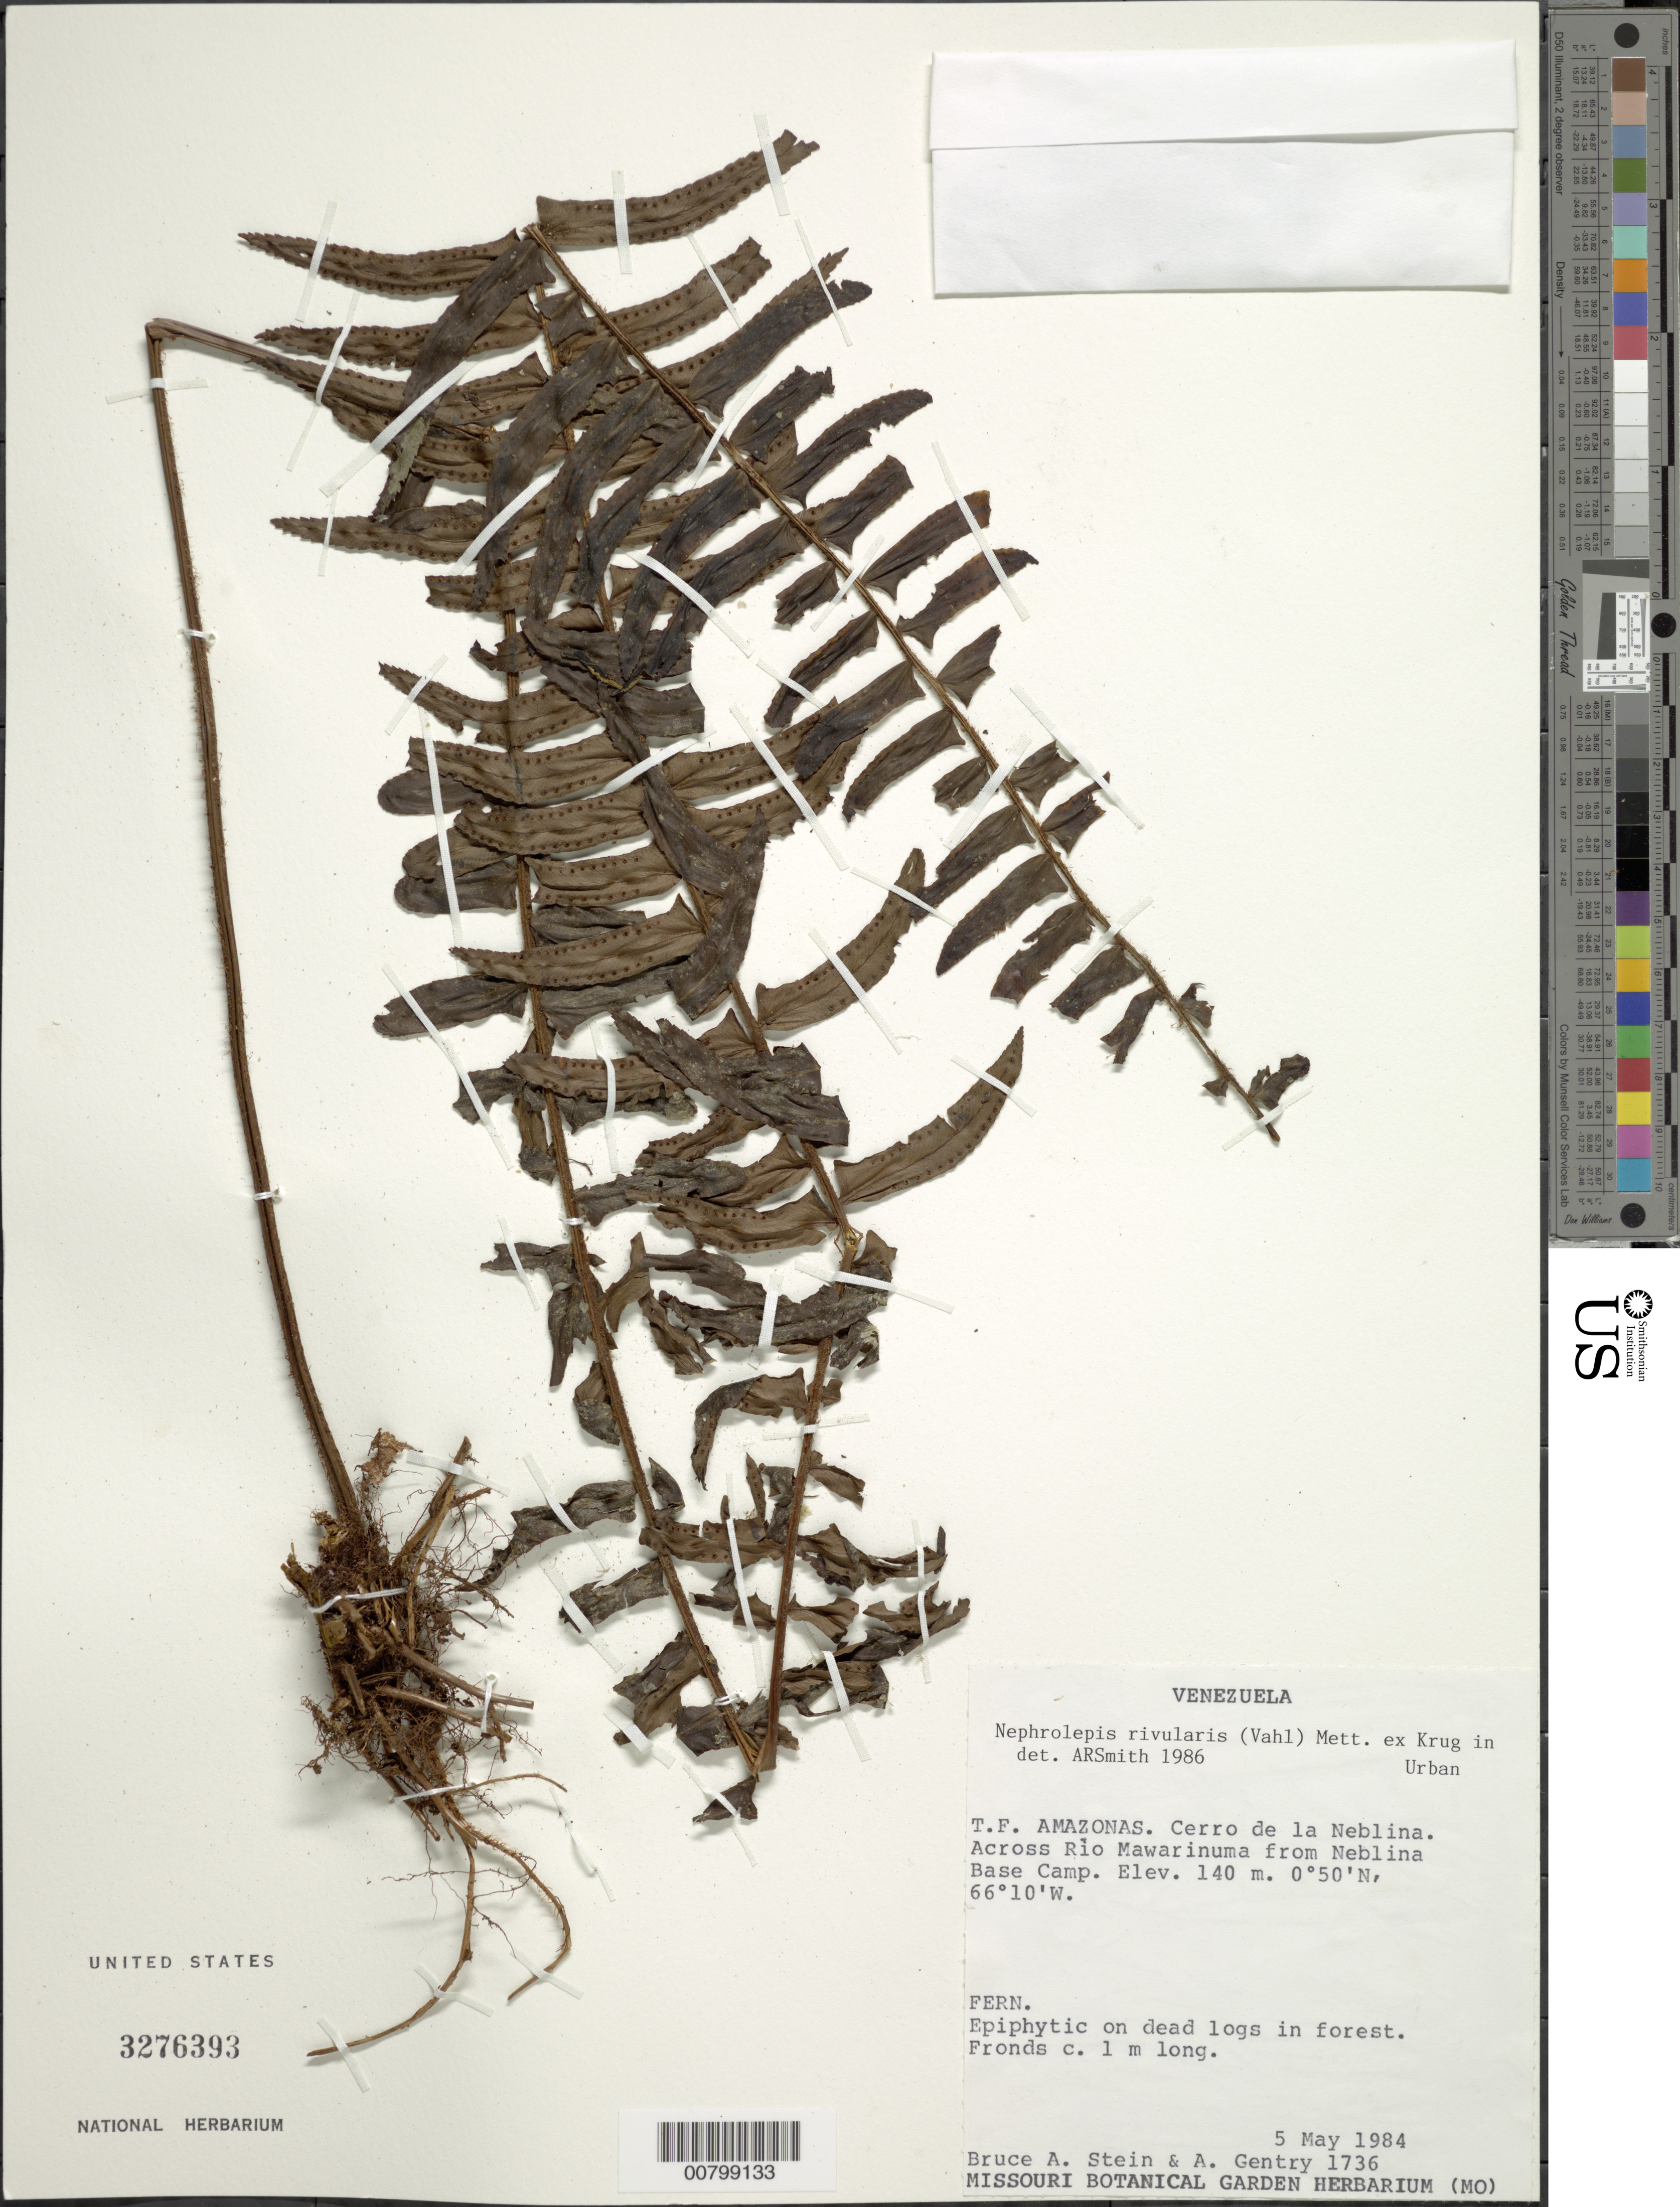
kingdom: Plantae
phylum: Tracheophyta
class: Polypodiopsida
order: Polypodiales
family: Nephrolepidaceae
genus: Nephrolepis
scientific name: Nephrolepis rivularis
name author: (Vahl) Mett. ex Krug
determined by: Smith, Alan R., (UC)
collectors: B. A. Stein & A. H. Gentry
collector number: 1736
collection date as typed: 5-May-84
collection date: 1984-05-05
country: Venezuela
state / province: Amazonas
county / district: Río Negro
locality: Cerro de La Neblina, across Río Mawarinuma from Neblina Base Camp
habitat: Forest, on dead logs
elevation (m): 140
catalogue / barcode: US 3276393